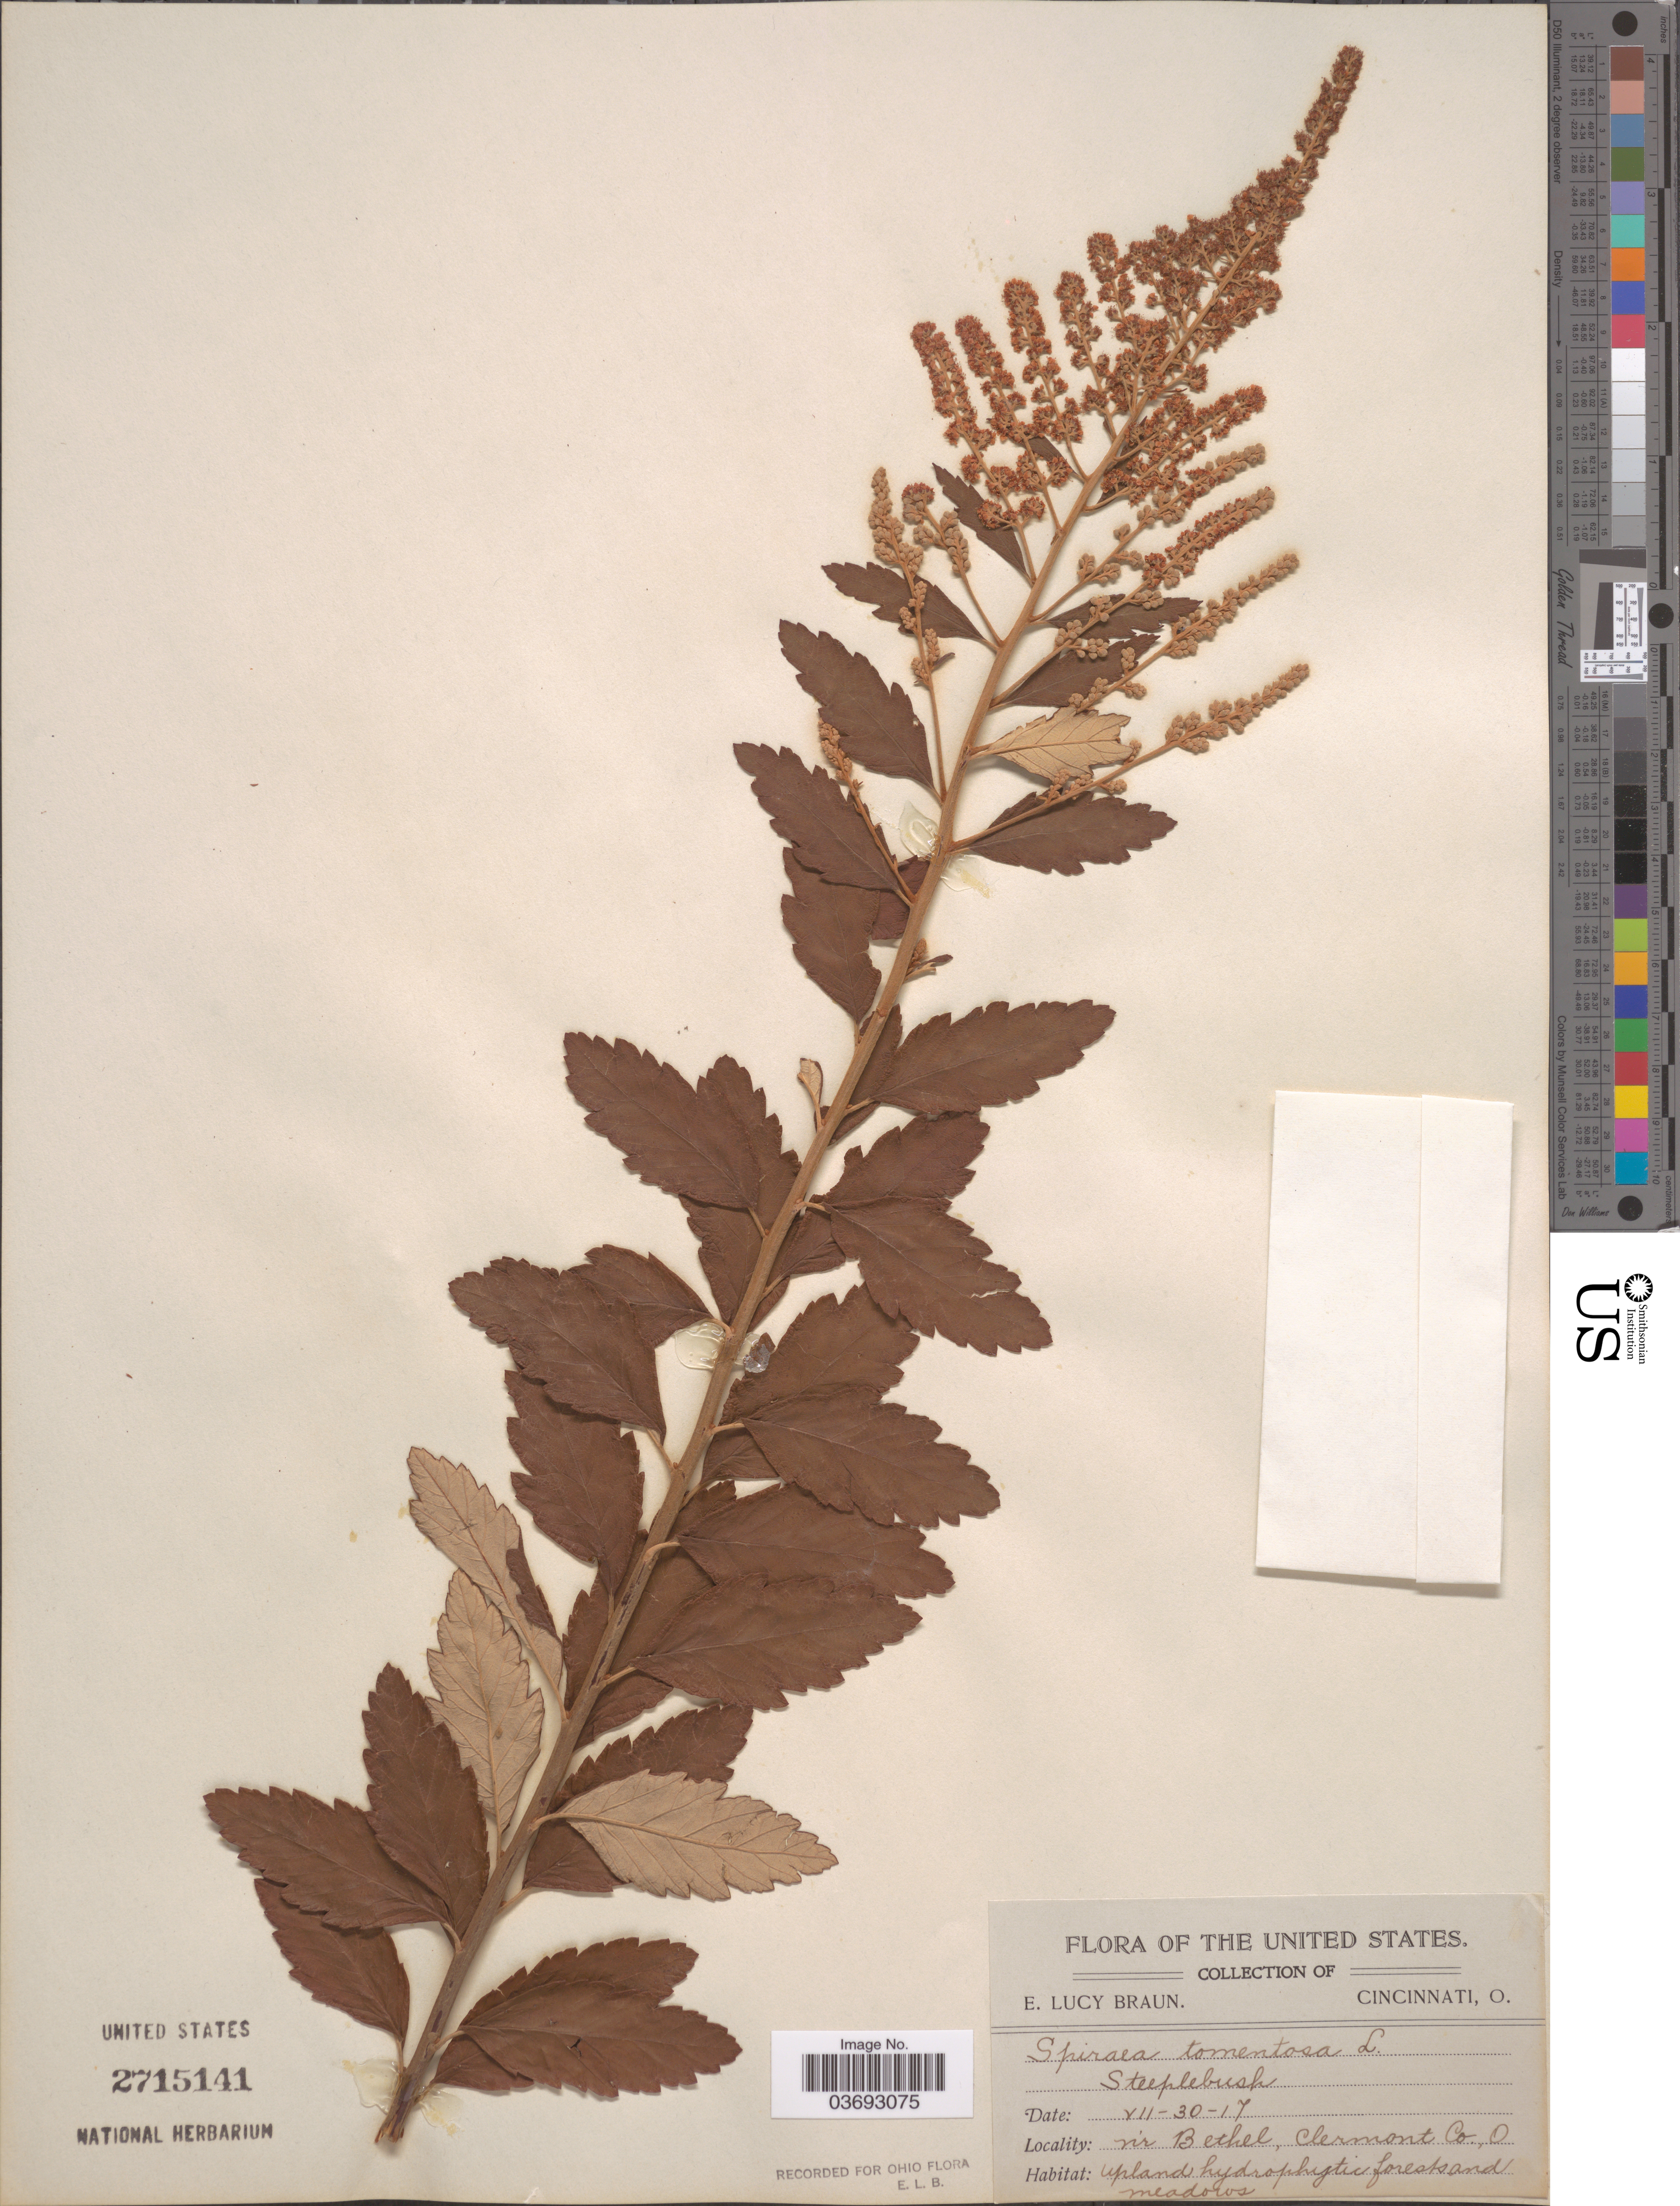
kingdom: Plantae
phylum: Tracheophyta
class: Magnoliopsida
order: Rosales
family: Rosaceae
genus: Spiraea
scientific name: Spiraea tomentosa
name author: L.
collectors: E. L. Braun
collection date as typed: Transcribed d/m/y: 30/7/17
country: United States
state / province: Ohio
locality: Nr Bethel, Clermont Co.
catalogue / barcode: US 2715141